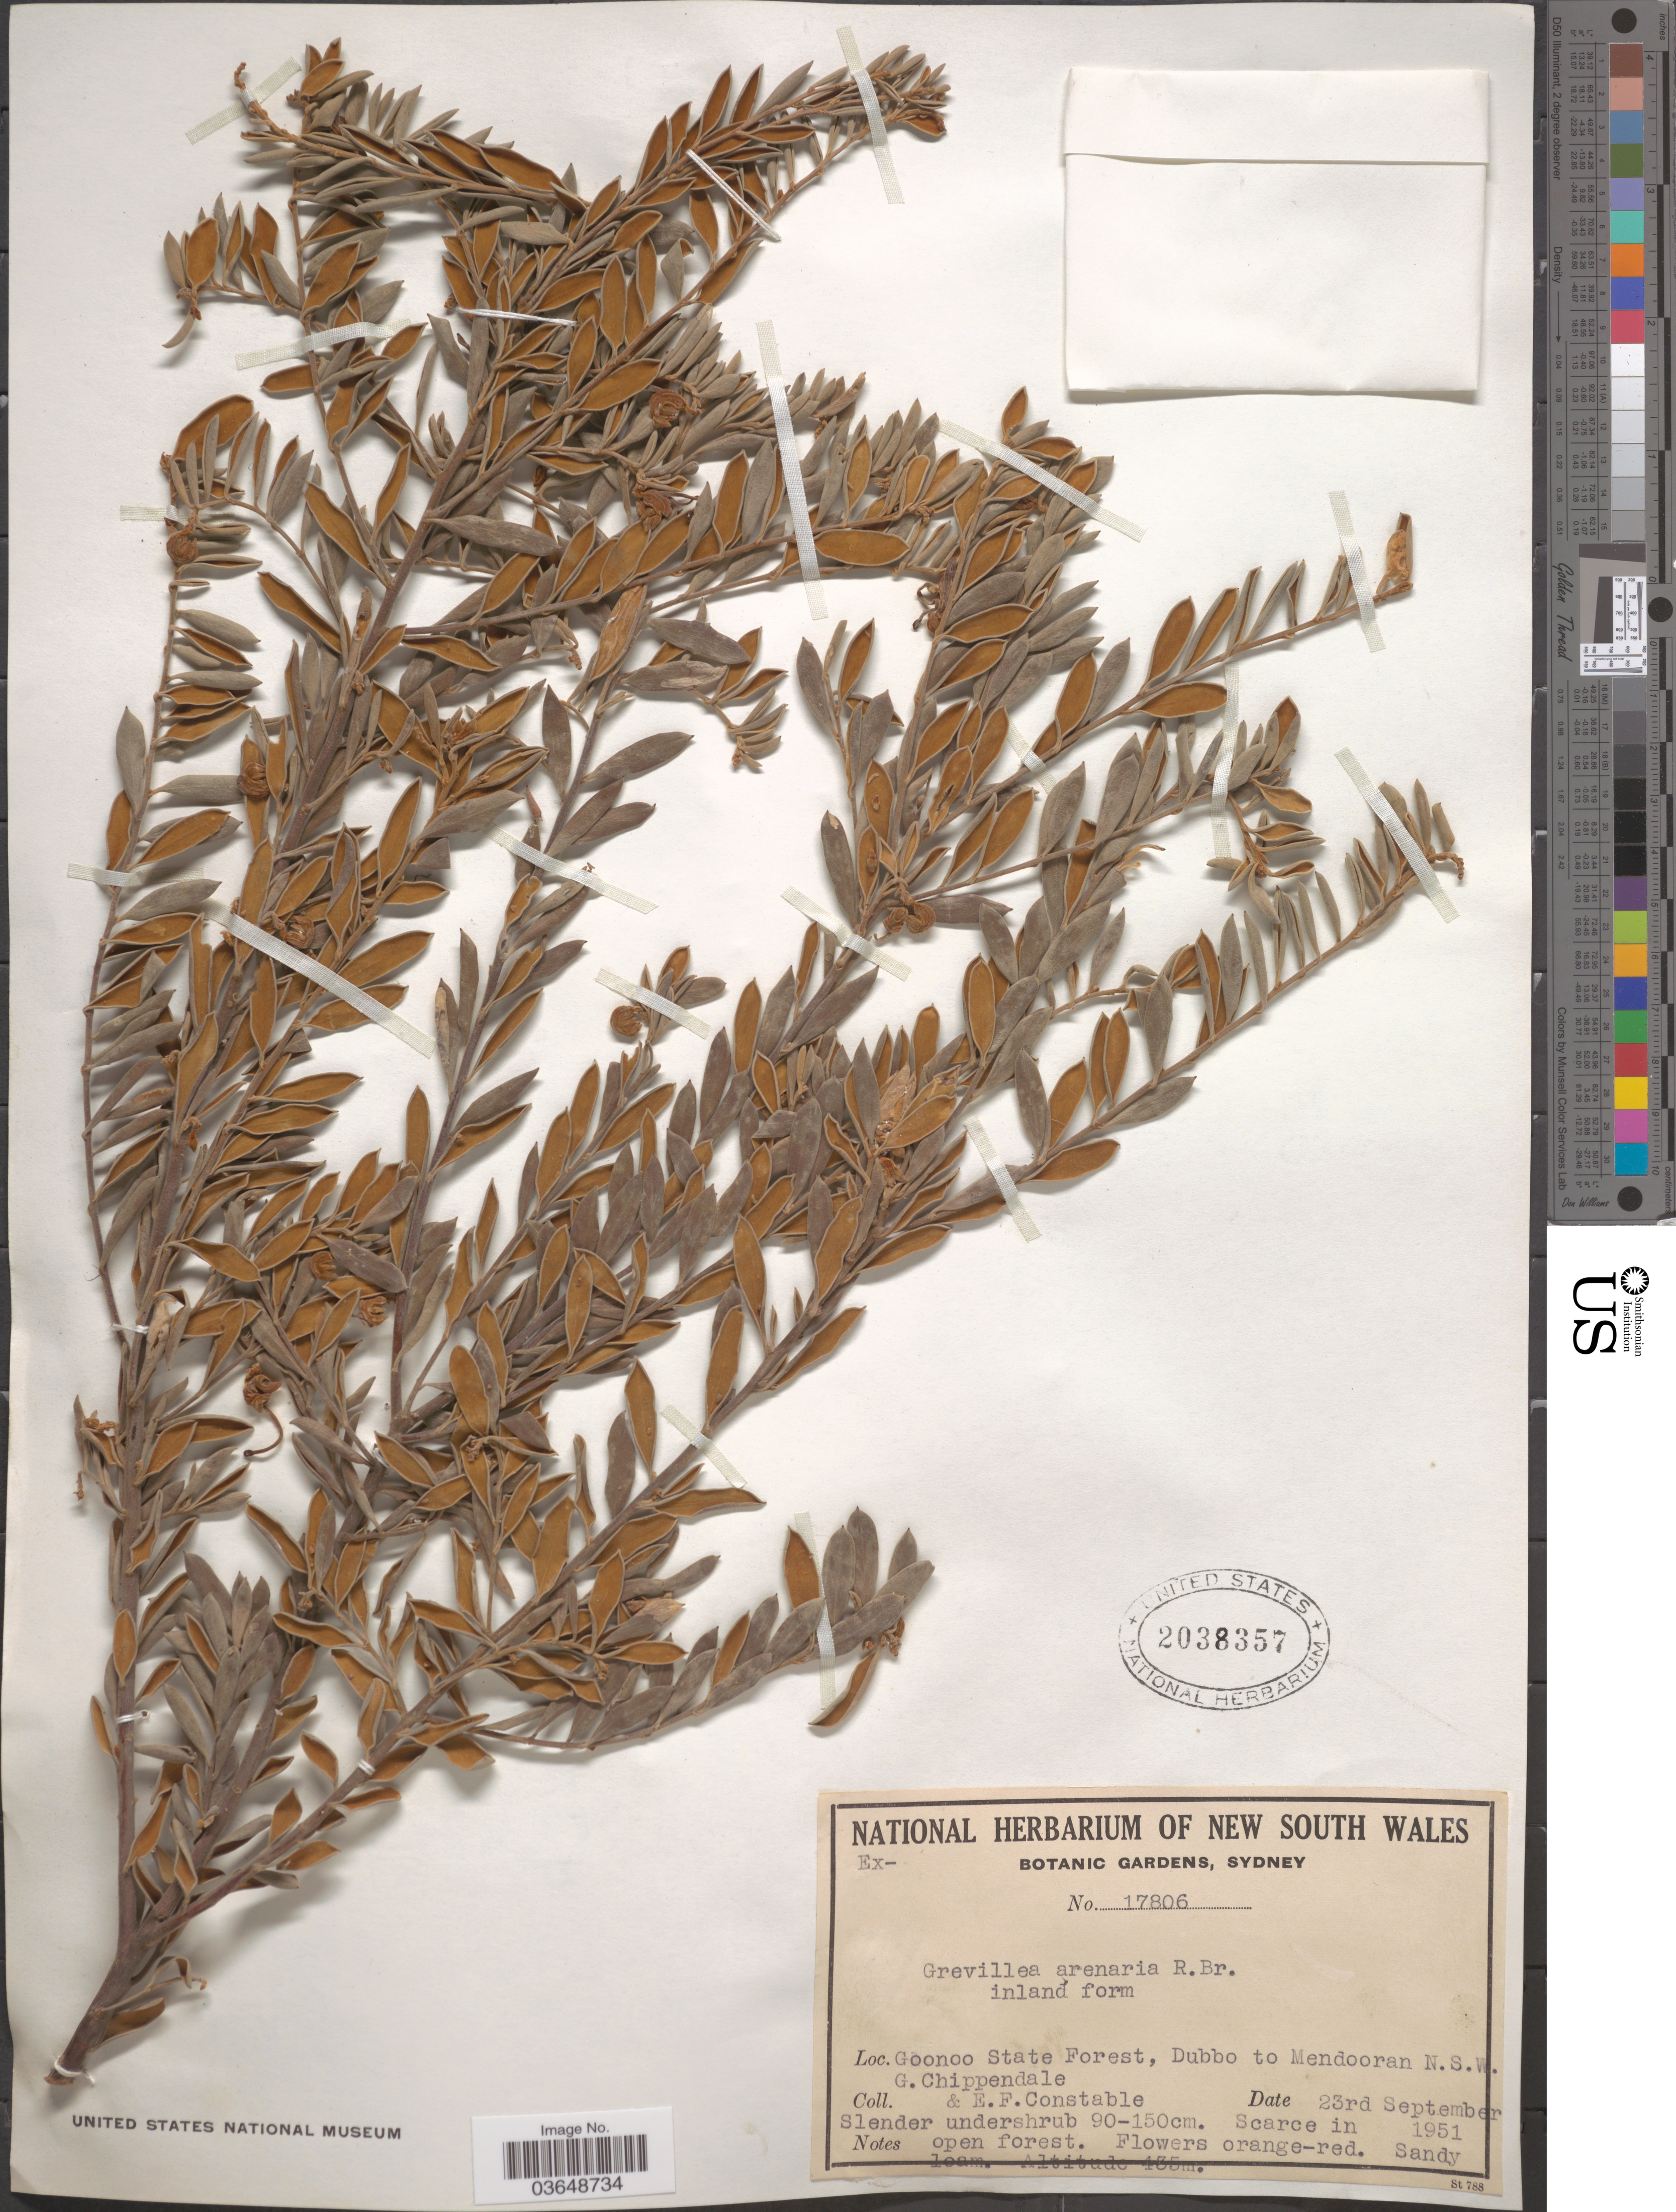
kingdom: Plantae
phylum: Tracheophyta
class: Magnoliopsida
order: Proteales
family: Proteaceae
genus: Grevillea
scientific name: Grevillea arenaria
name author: R. Br.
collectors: G. Chippendale & E. F. Constable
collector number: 17806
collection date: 1951-09-23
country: Australia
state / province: New South Wales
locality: Goonoo State Forest, Dubbo to Mendooran.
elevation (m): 435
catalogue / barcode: US 2038357